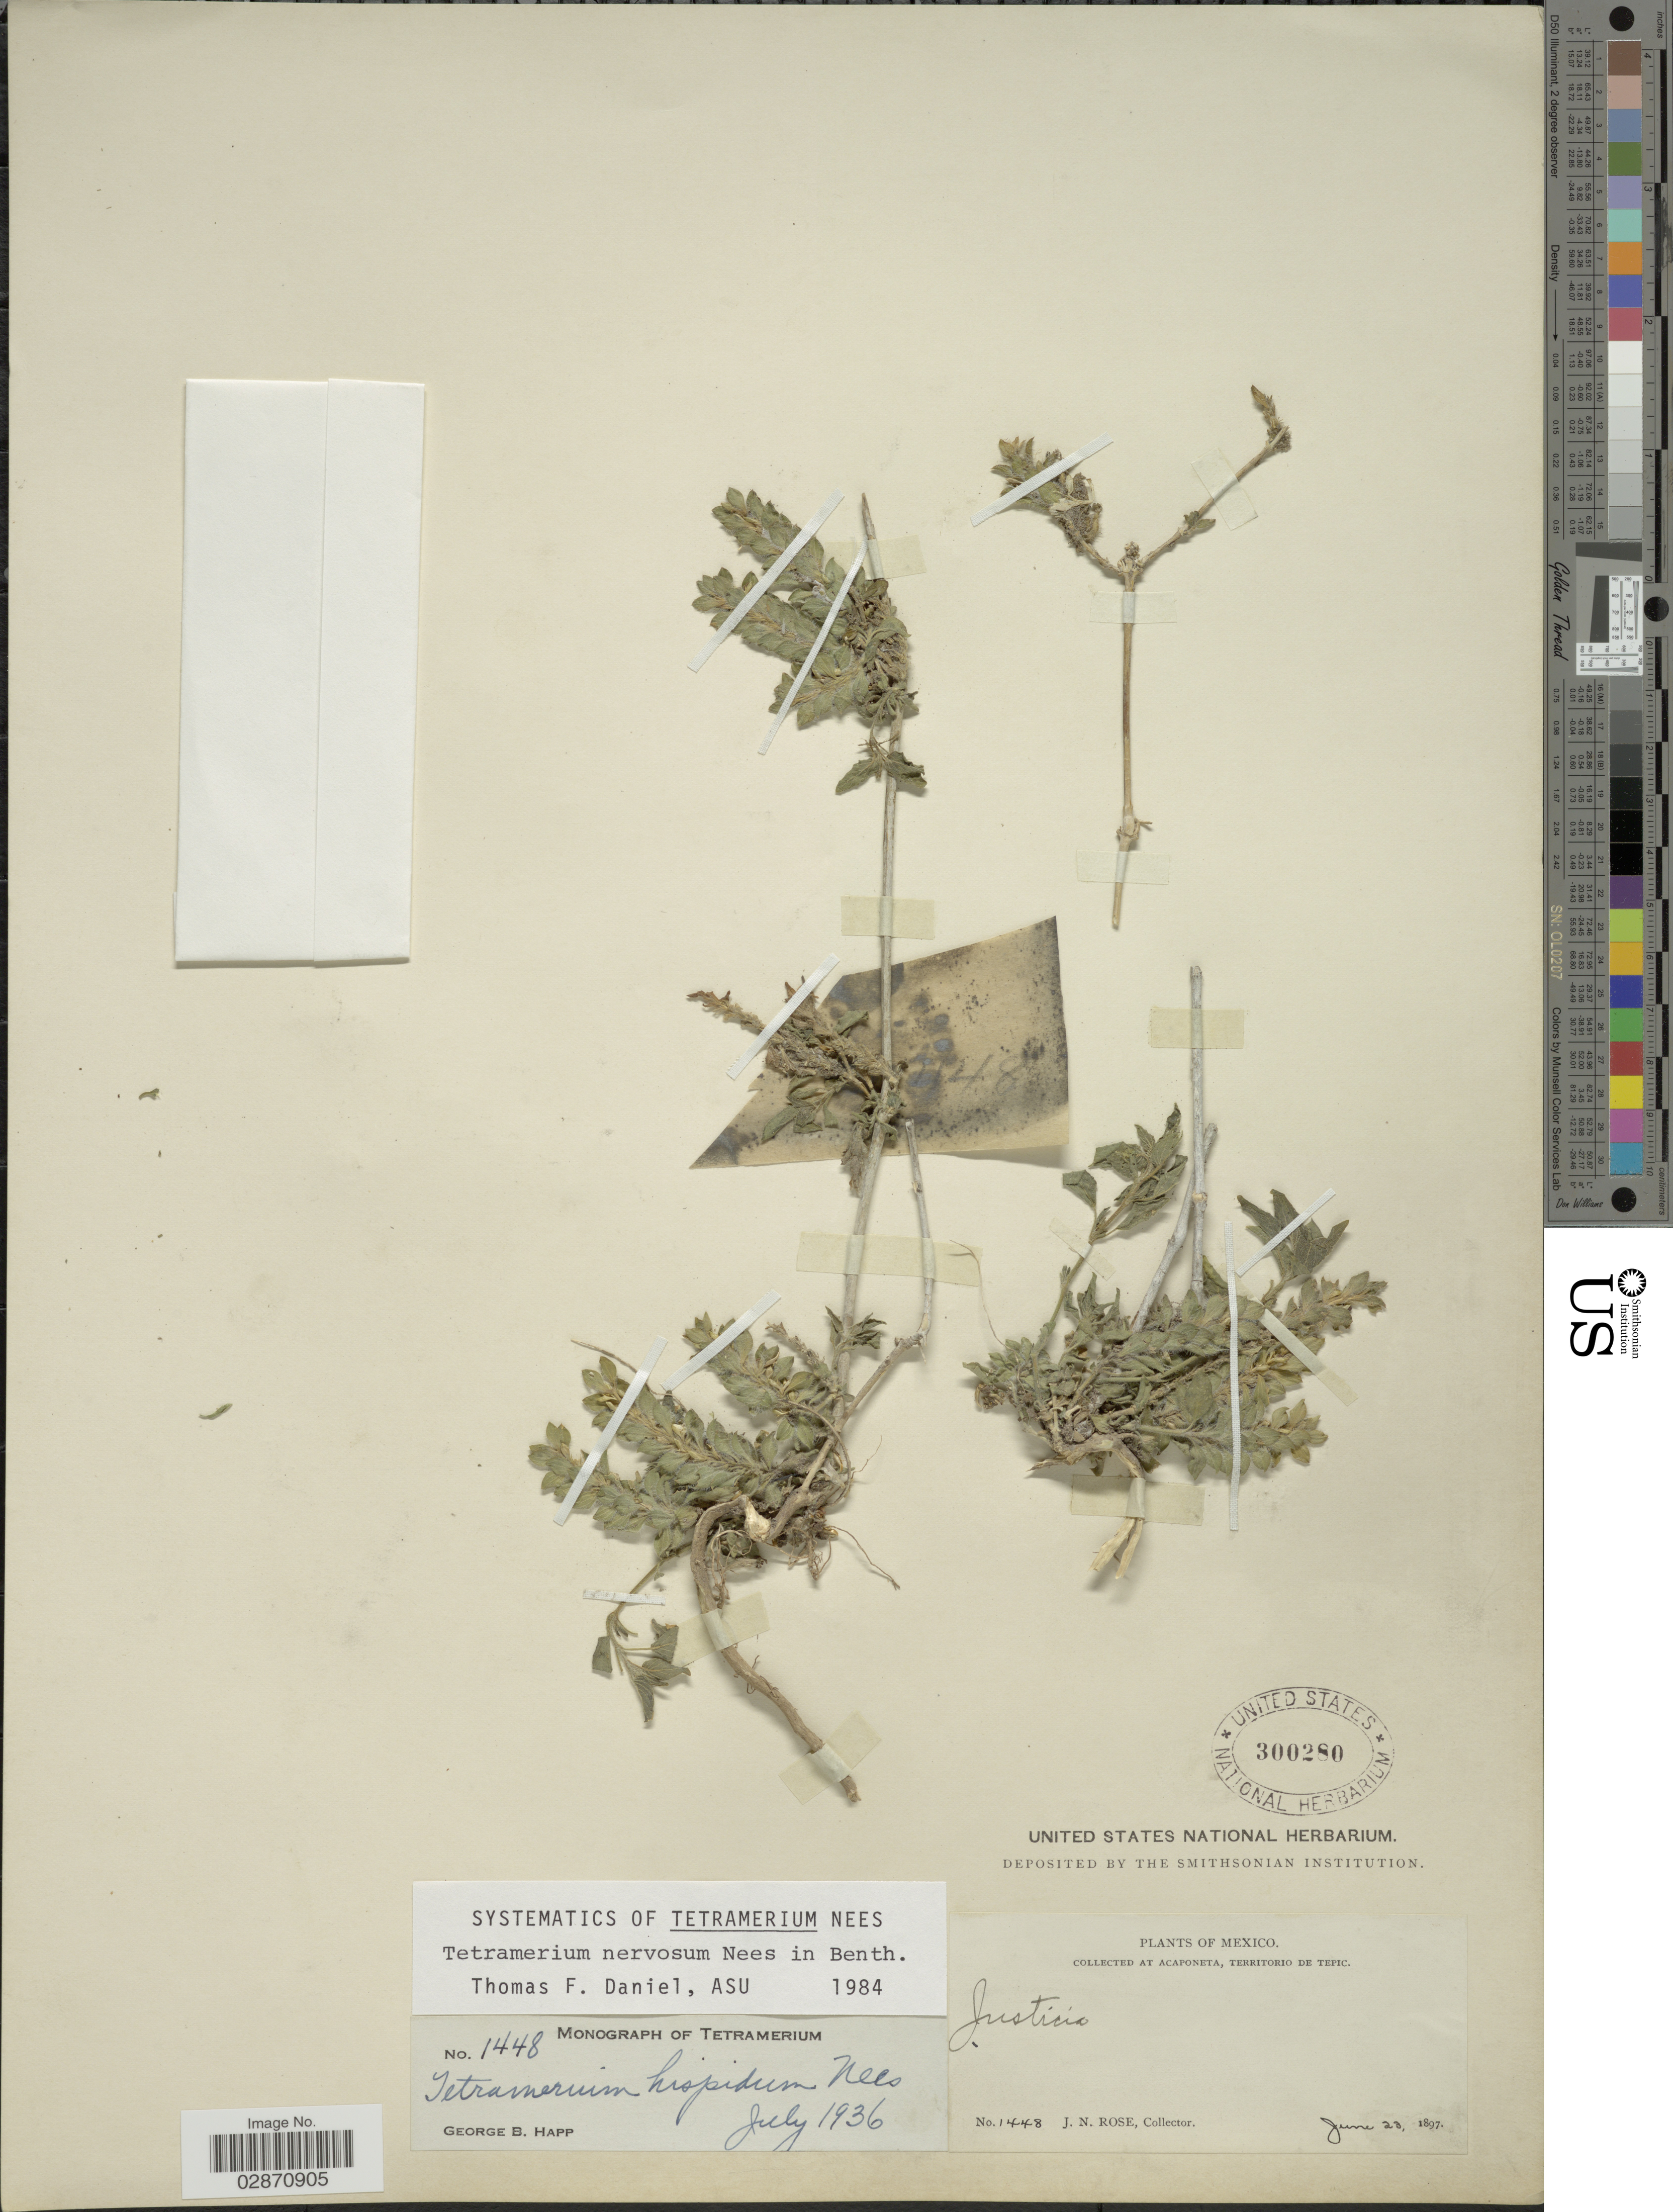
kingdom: Plantae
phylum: Tracheophyta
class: Magnoliopsida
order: Lamiales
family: Acanthaceae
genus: Tetramerium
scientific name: Tetramerium nervosum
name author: Nees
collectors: J. N. Rose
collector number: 1448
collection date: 1897-06-23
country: Mexico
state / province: Nayarit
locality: Acaponeta, Territorio de Tepic.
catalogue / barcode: US 300280